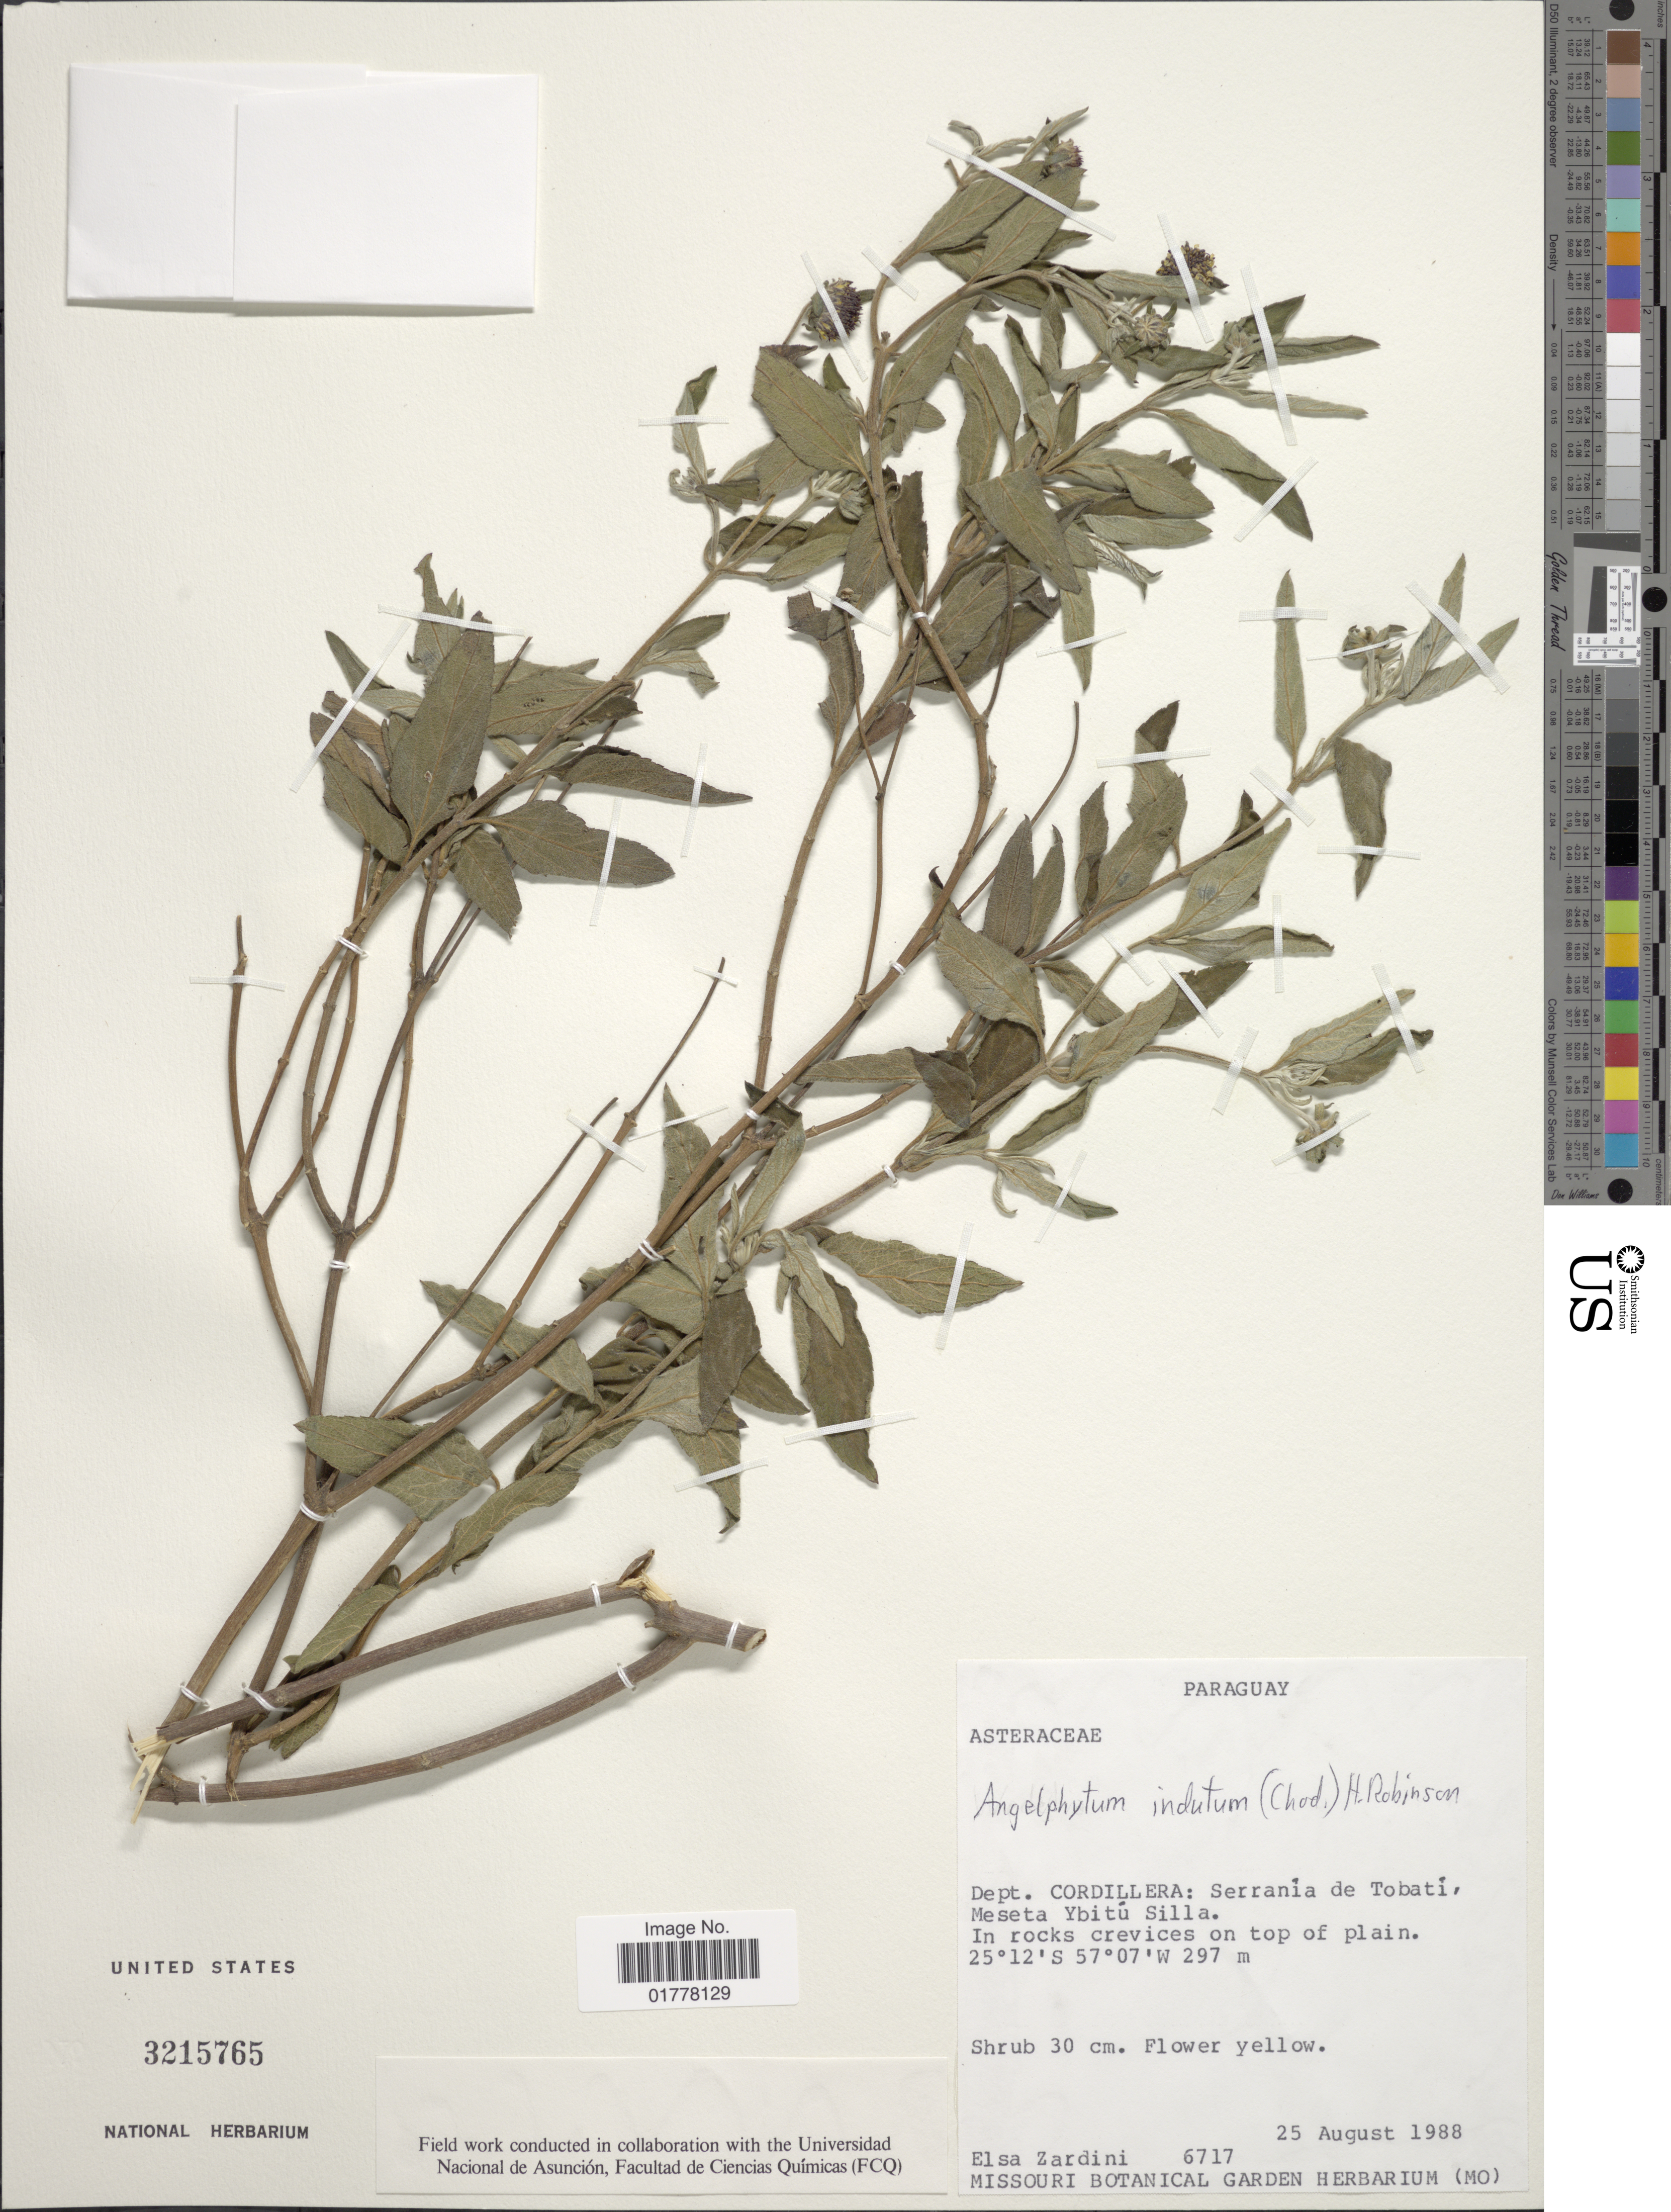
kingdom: Plantae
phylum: Tracheophyta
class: Magnoliopsida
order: Asterales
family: Asteraceae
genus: Angelphytum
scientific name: Angelphytum indutum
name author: (Chodat) H. Rob.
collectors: E. M. Zardini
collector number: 6717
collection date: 1988-08-25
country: Paraguay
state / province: Cordillera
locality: Dept. Cordillera: Serranía de Tobatí, Meseta Ybitú Silla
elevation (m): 297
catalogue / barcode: US 3215765